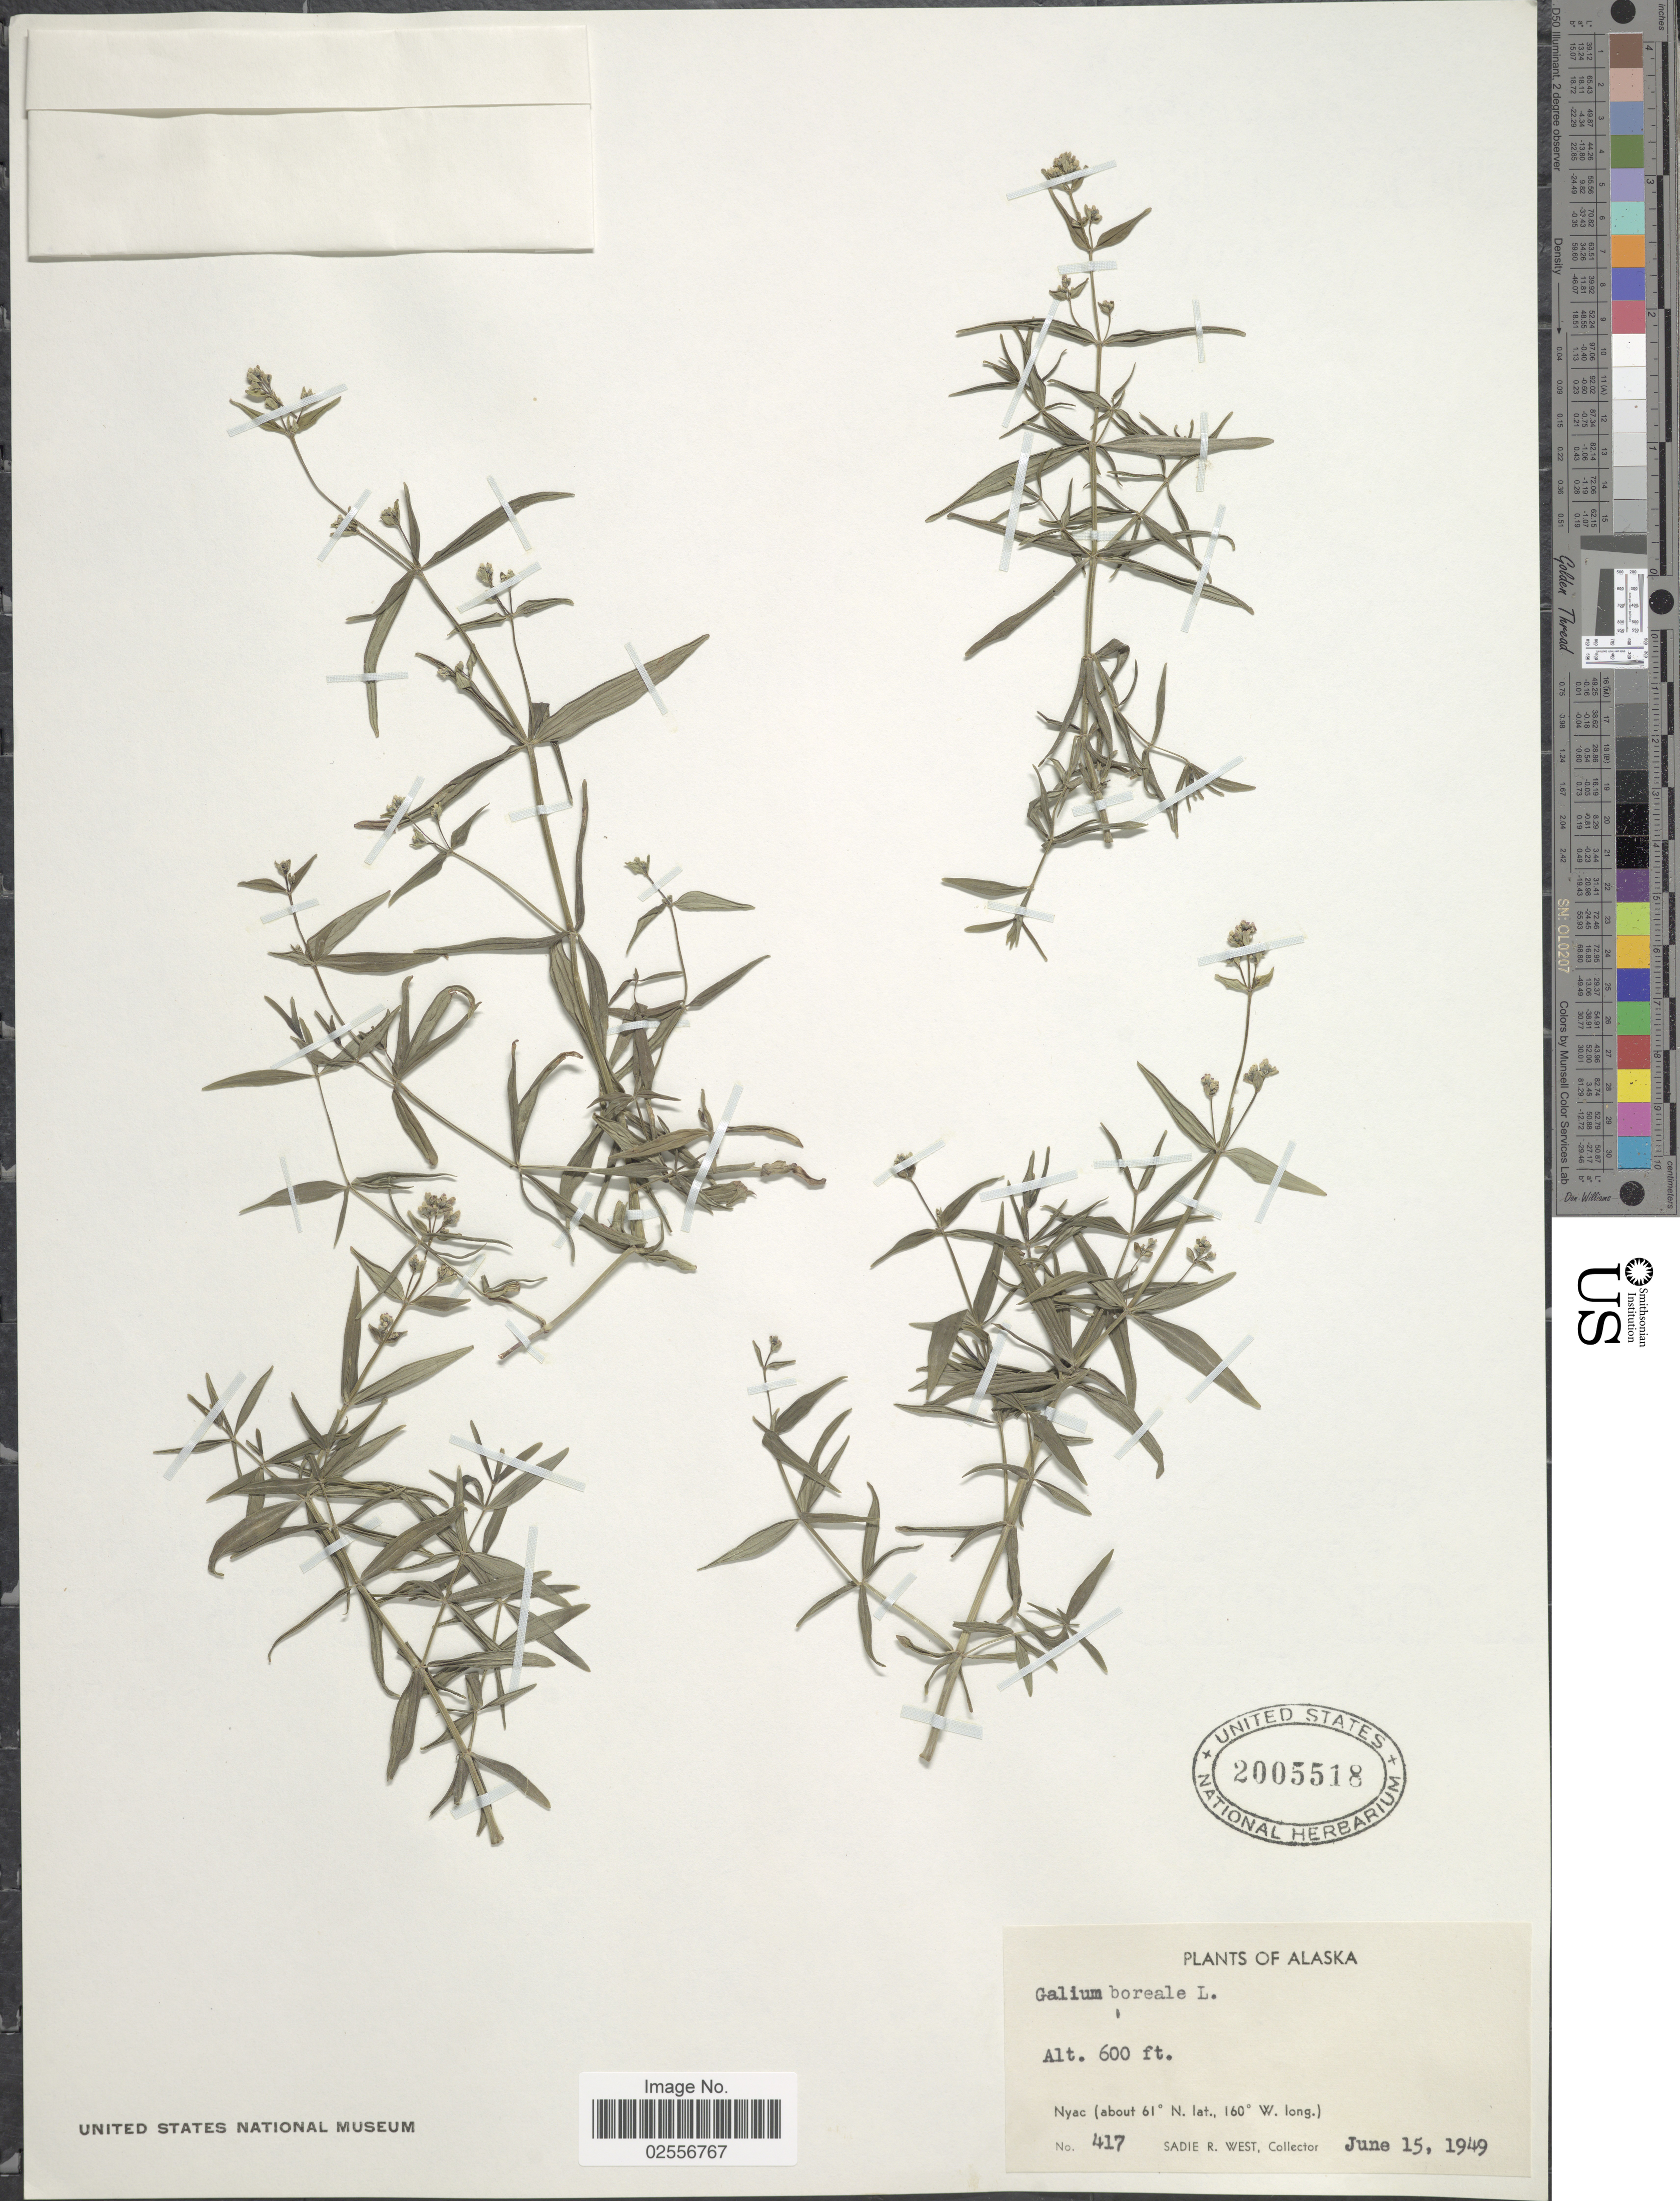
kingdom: Plantae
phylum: Tracheophyta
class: Magnoliopsida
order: Gentianales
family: Rubiaceae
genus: Galium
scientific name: Galium boreale L.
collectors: S. R. West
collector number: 417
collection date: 1949-06-15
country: United States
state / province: Alaska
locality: Nyac.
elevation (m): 183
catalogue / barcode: US 2005518